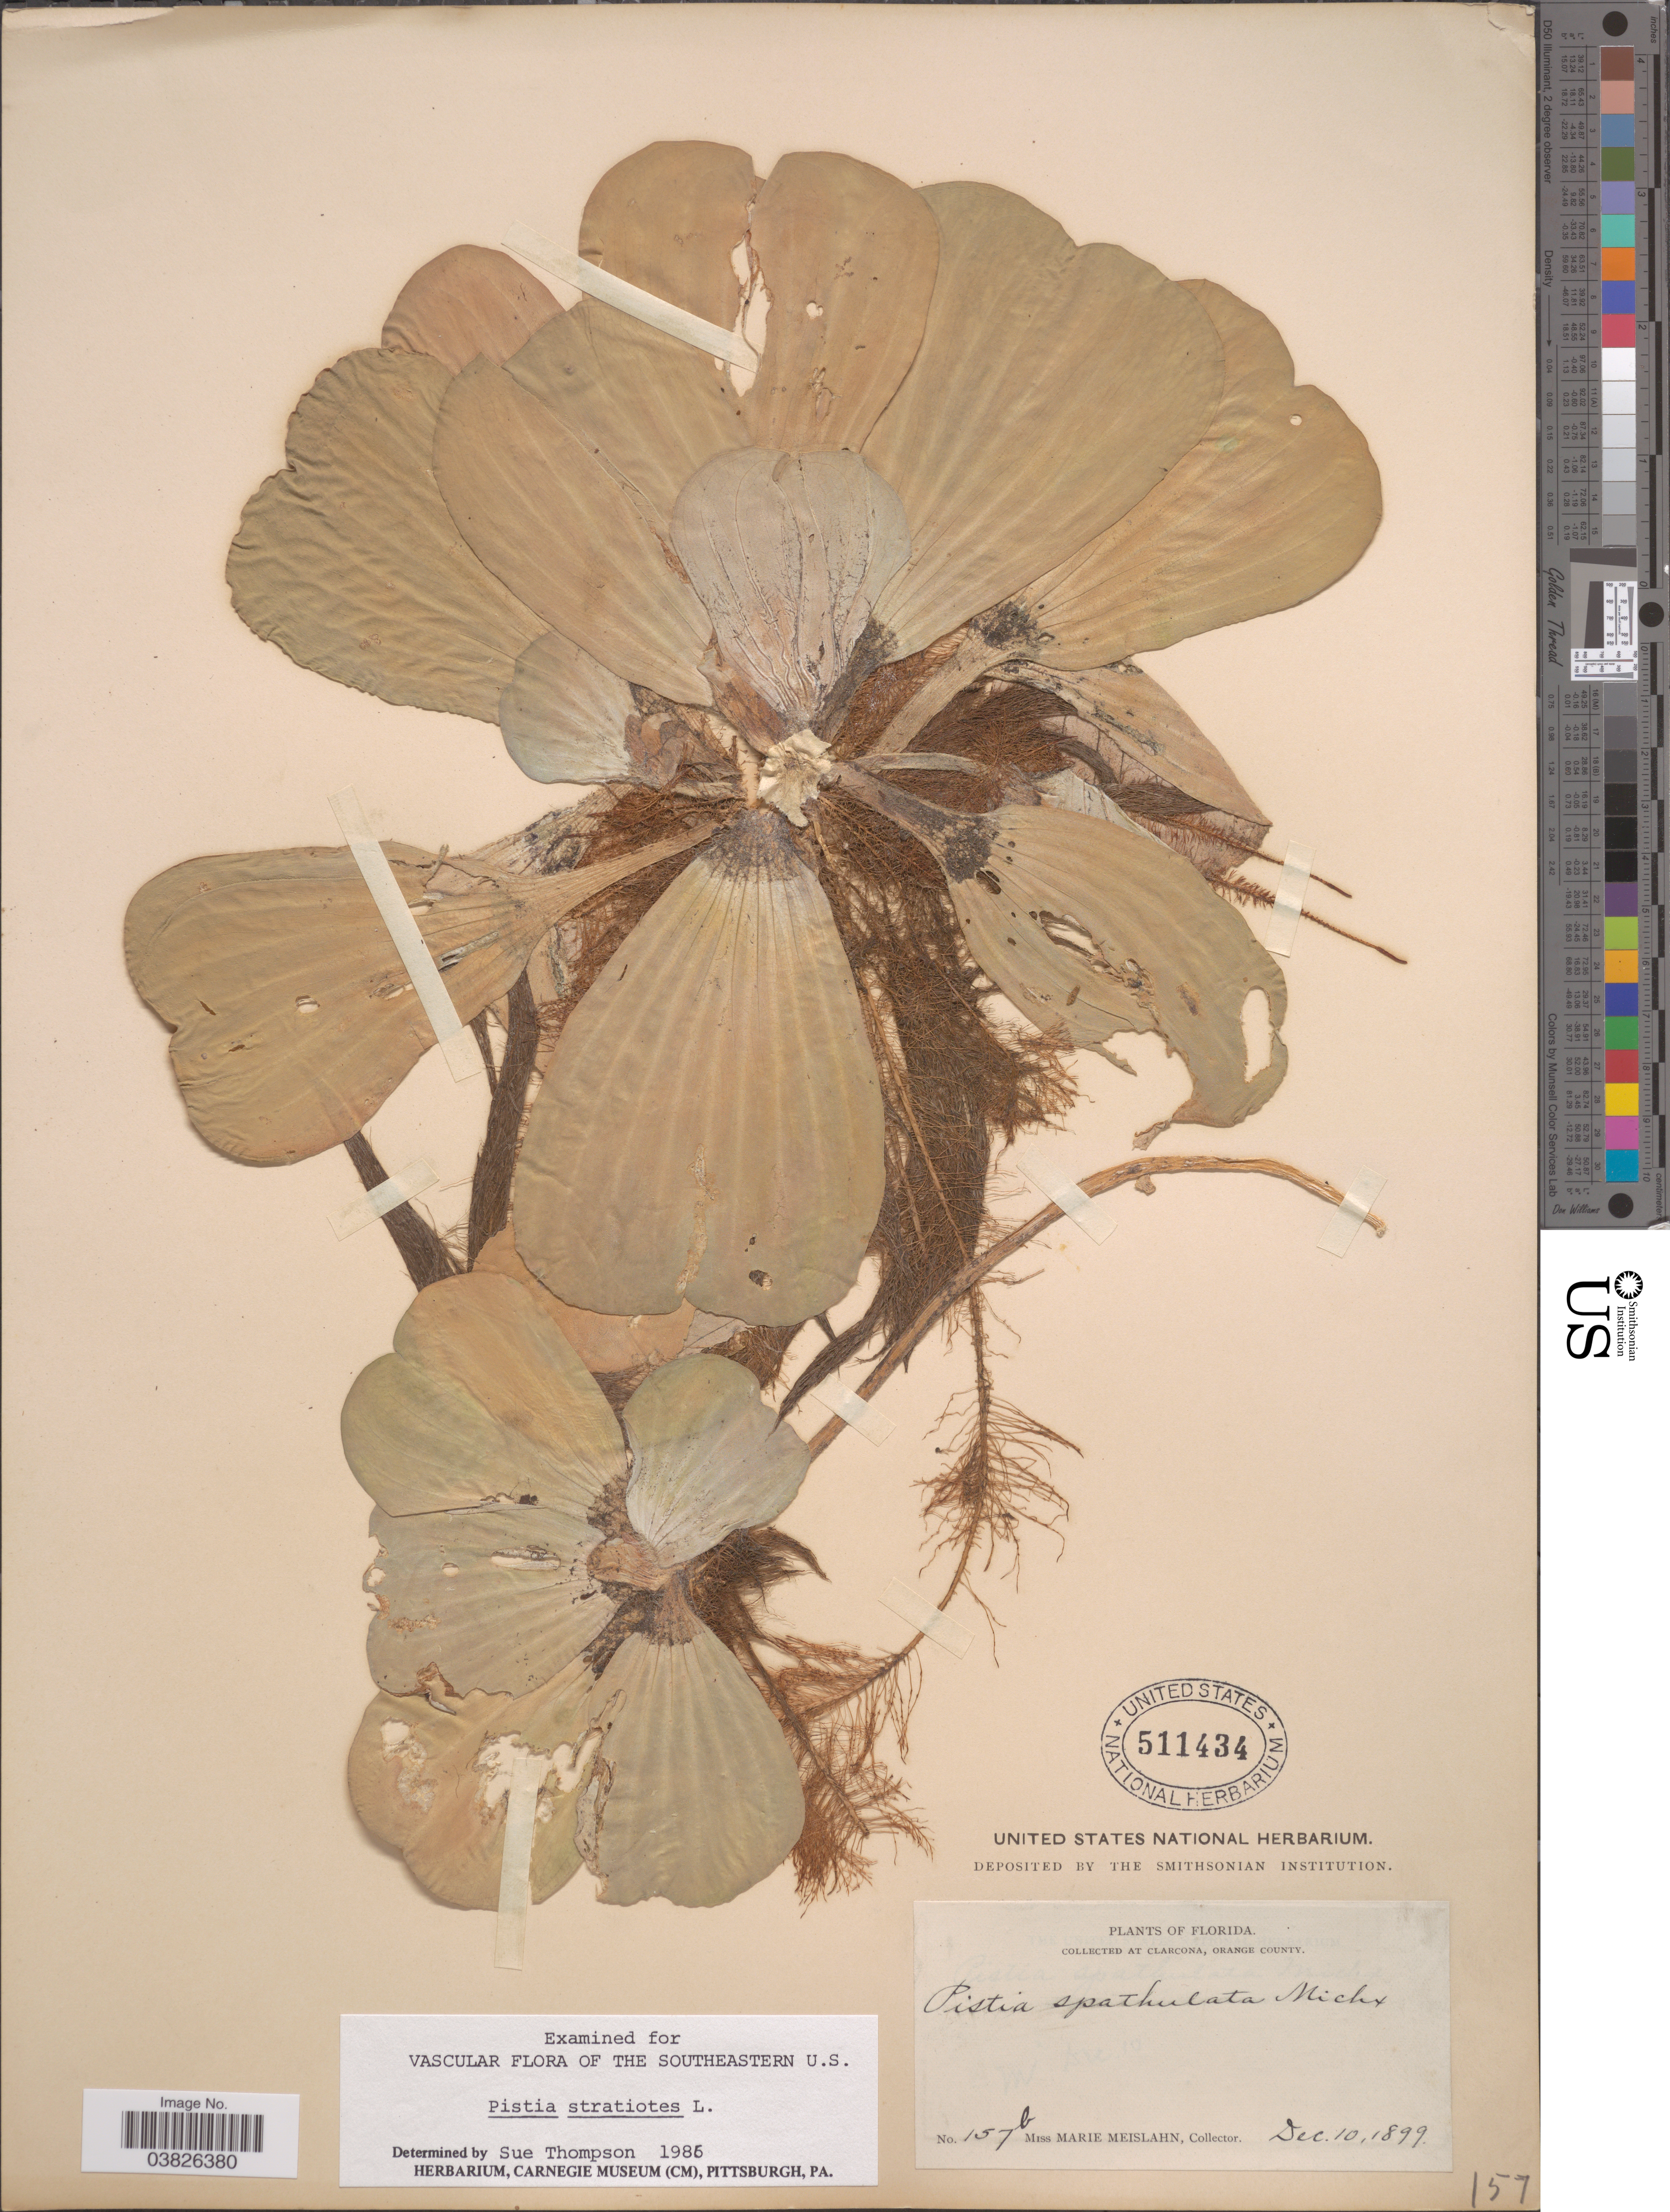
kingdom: Plantae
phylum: Tracheophyta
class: Liliopsida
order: Alismatales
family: Araceae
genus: Pistia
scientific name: Pistia stratiotes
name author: L.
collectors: M. Meislahn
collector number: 157b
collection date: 1899-12-10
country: United States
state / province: Florida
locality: At Clarcona, Orange County.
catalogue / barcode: US 511434